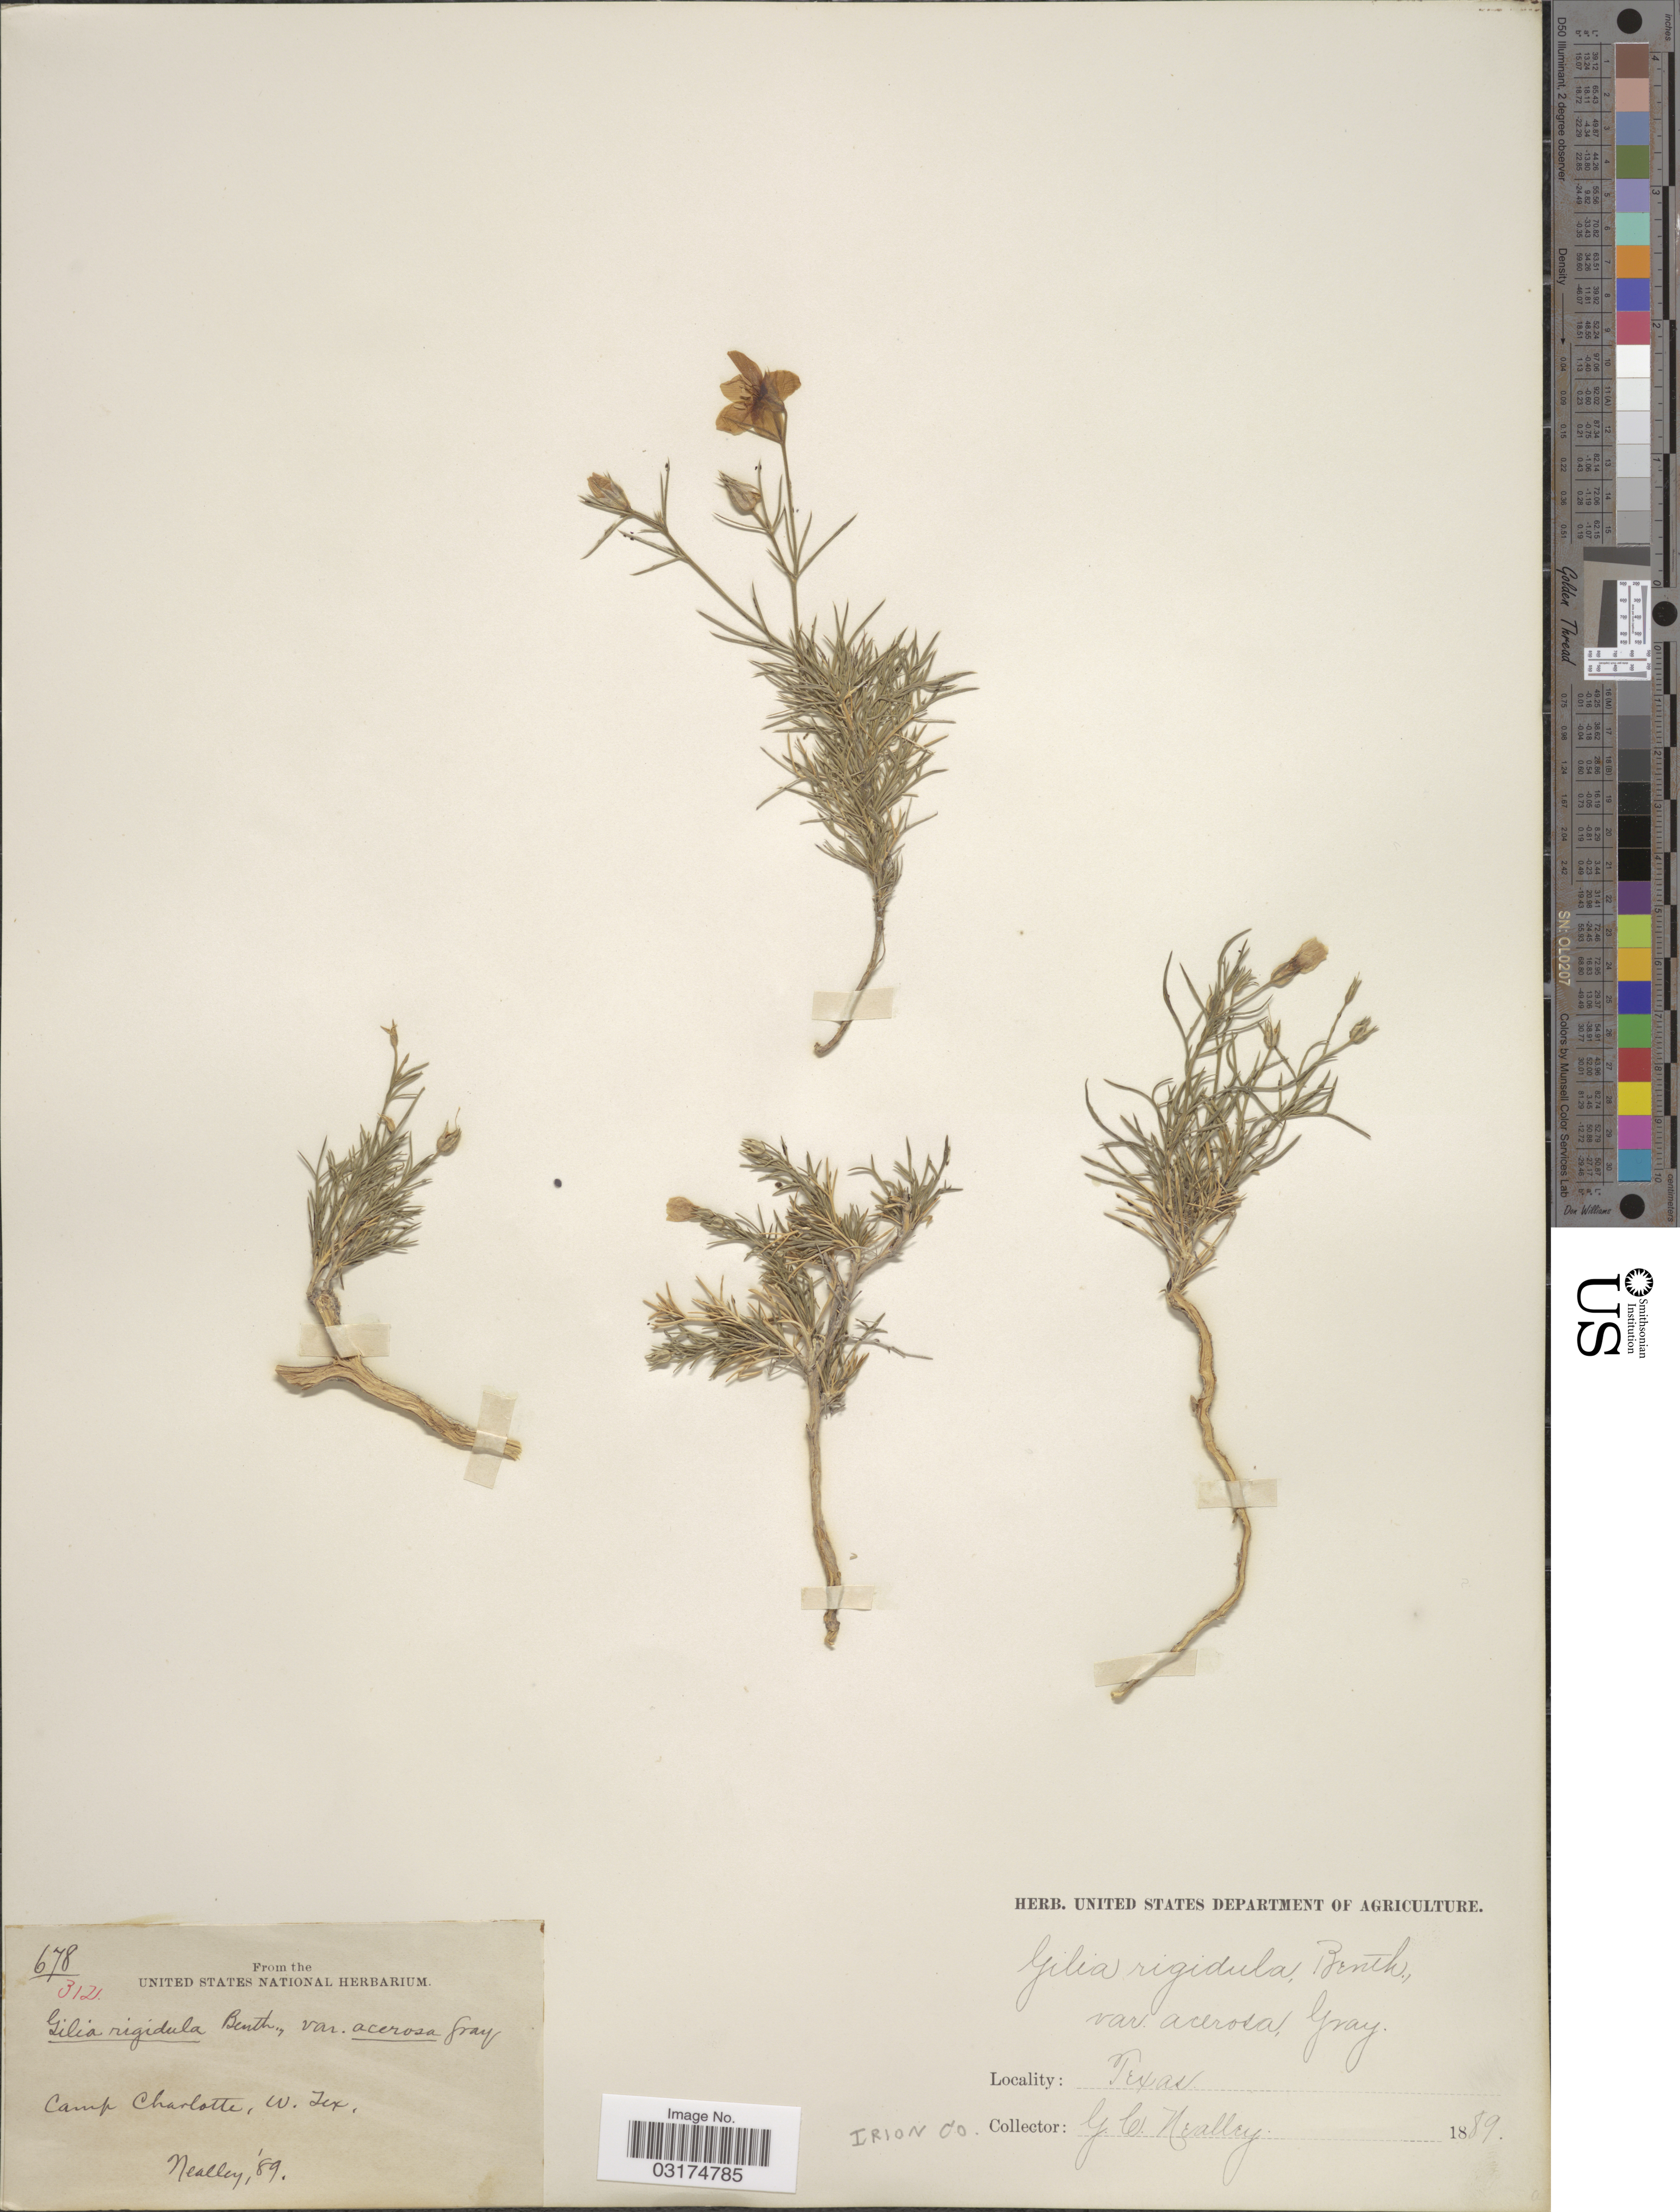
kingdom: Plantae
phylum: Tracheophyta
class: Magnoliopsida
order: Ericales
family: Polemoniaceae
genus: Giliastrum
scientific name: Giliastrum acerosum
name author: (A. Gray) Rydb.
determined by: Strong, Mark T., (BOT), Smithsonian Institution - National Museum of Natural History (UNITED STATES)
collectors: G. C. Nealley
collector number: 678/312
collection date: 1889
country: United States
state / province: Texas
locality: Camp Charlotte, W. Tex. Irion Co.